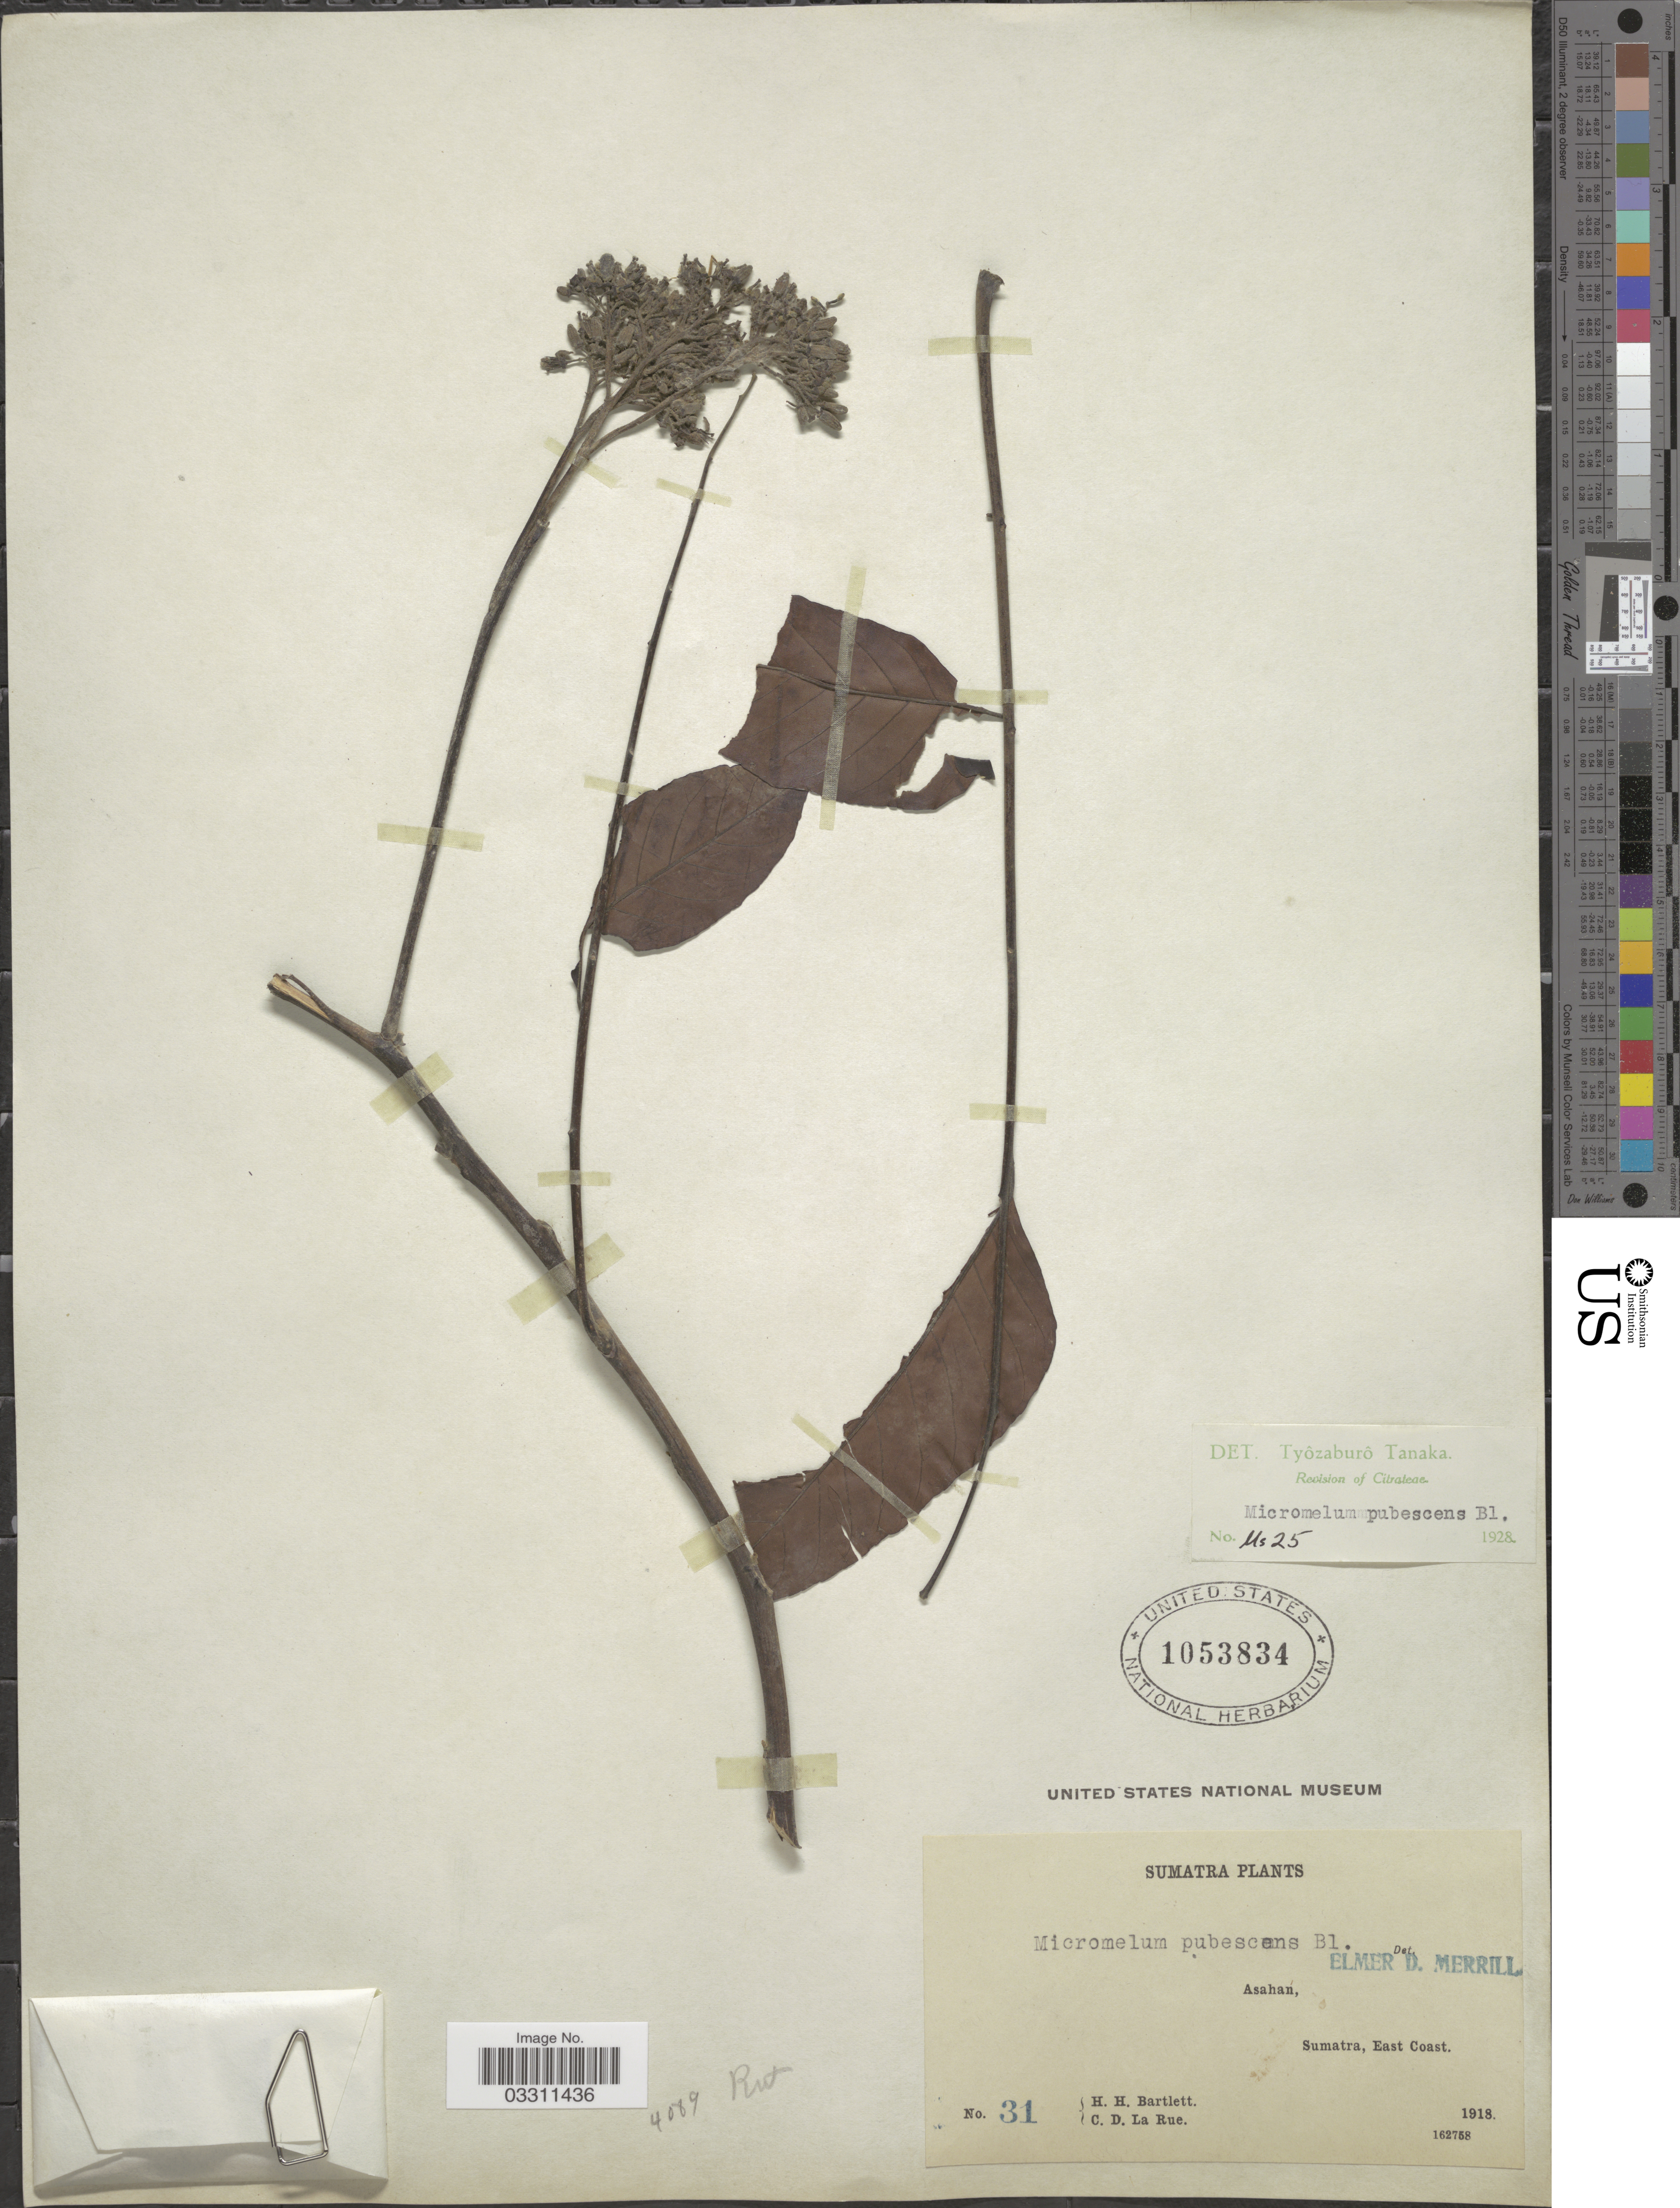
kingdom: Plantae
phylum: Tracheophyta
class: Magnoliopsida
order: Sapindales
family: Rutaceae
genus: Micromelum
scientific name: Micromelum pubescens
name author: Blume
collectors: H. H. Bartlett & C. La Rue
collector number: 31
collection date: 1918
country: Indonesia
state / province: Sumatra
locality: Asahan, East Coast.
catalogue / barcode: US 1053834